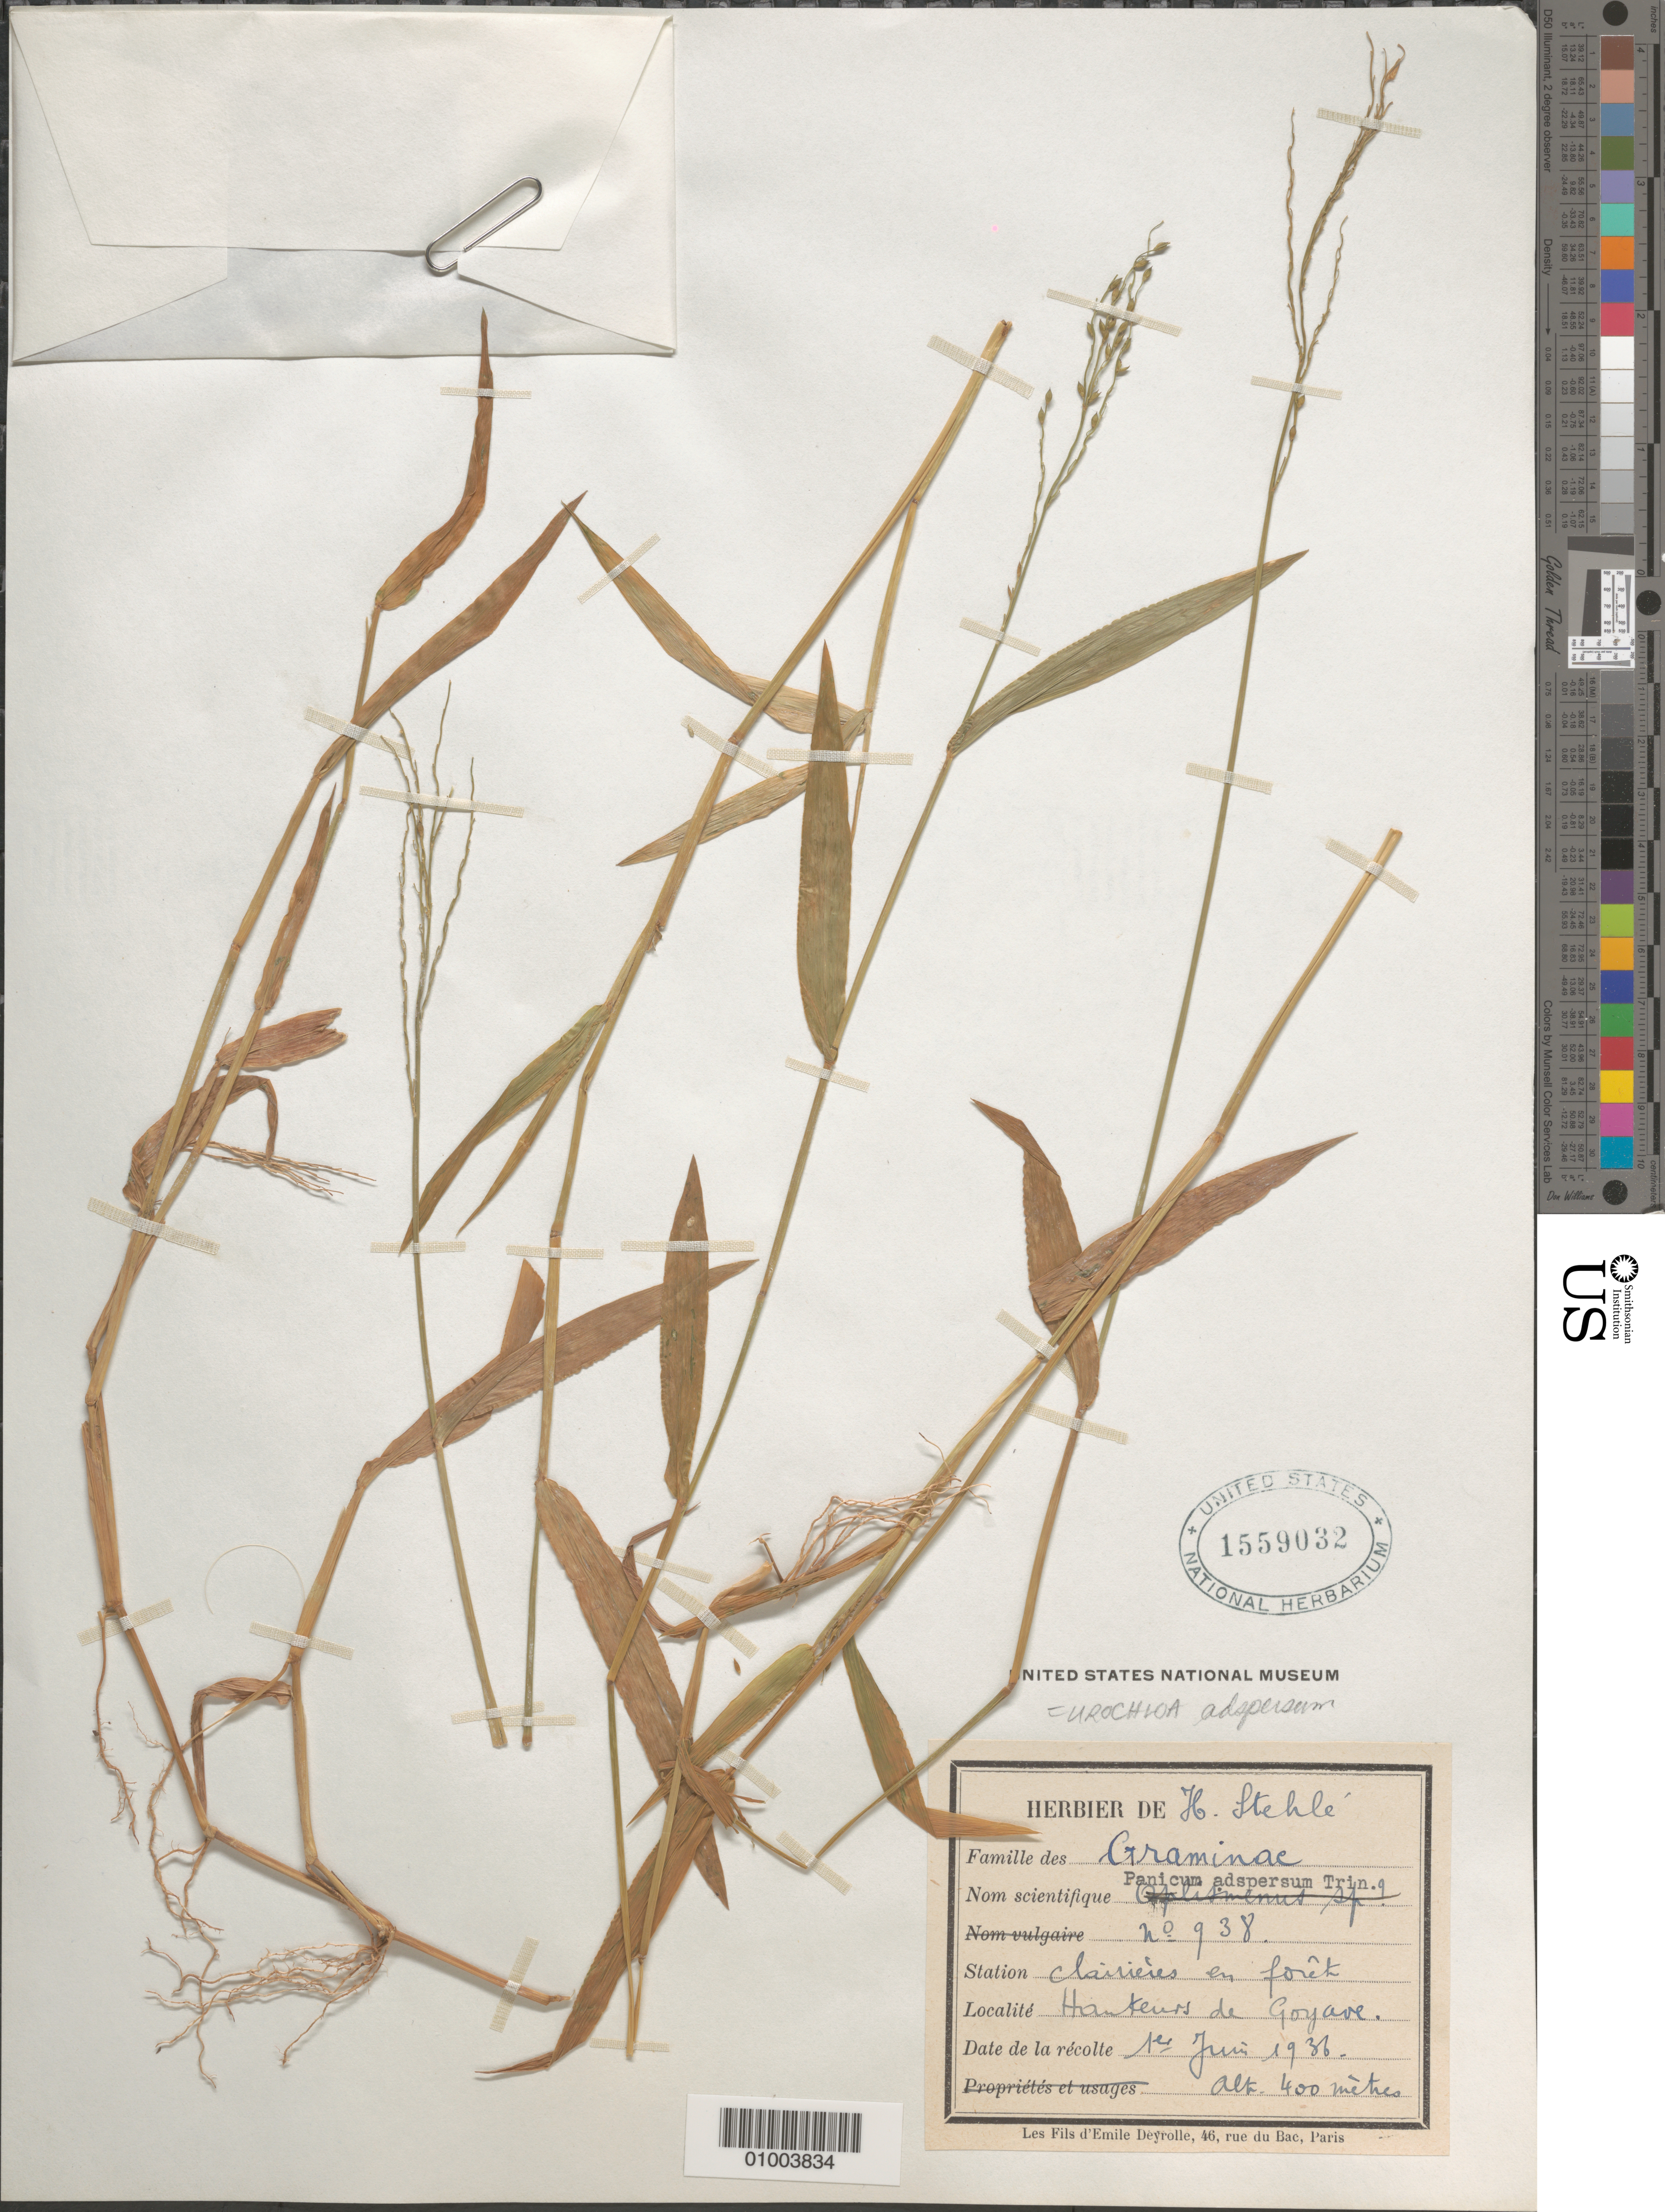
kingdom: Plantae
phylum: Tracheophyta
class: Liliopsida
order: Poales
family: Poaceae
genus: Urochloa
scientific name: Urochloa adspersa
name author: (Trin.) R.D. Webster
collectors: H. Stehlé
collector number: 938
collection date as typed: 01 Jun 1936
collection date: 1936-06-01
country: Guadeloupe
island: Basse Terre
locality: Hankeurs de Goyave. Clairieres en foret. (french)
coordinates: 0 N, 0 E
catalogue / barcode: US 1559032